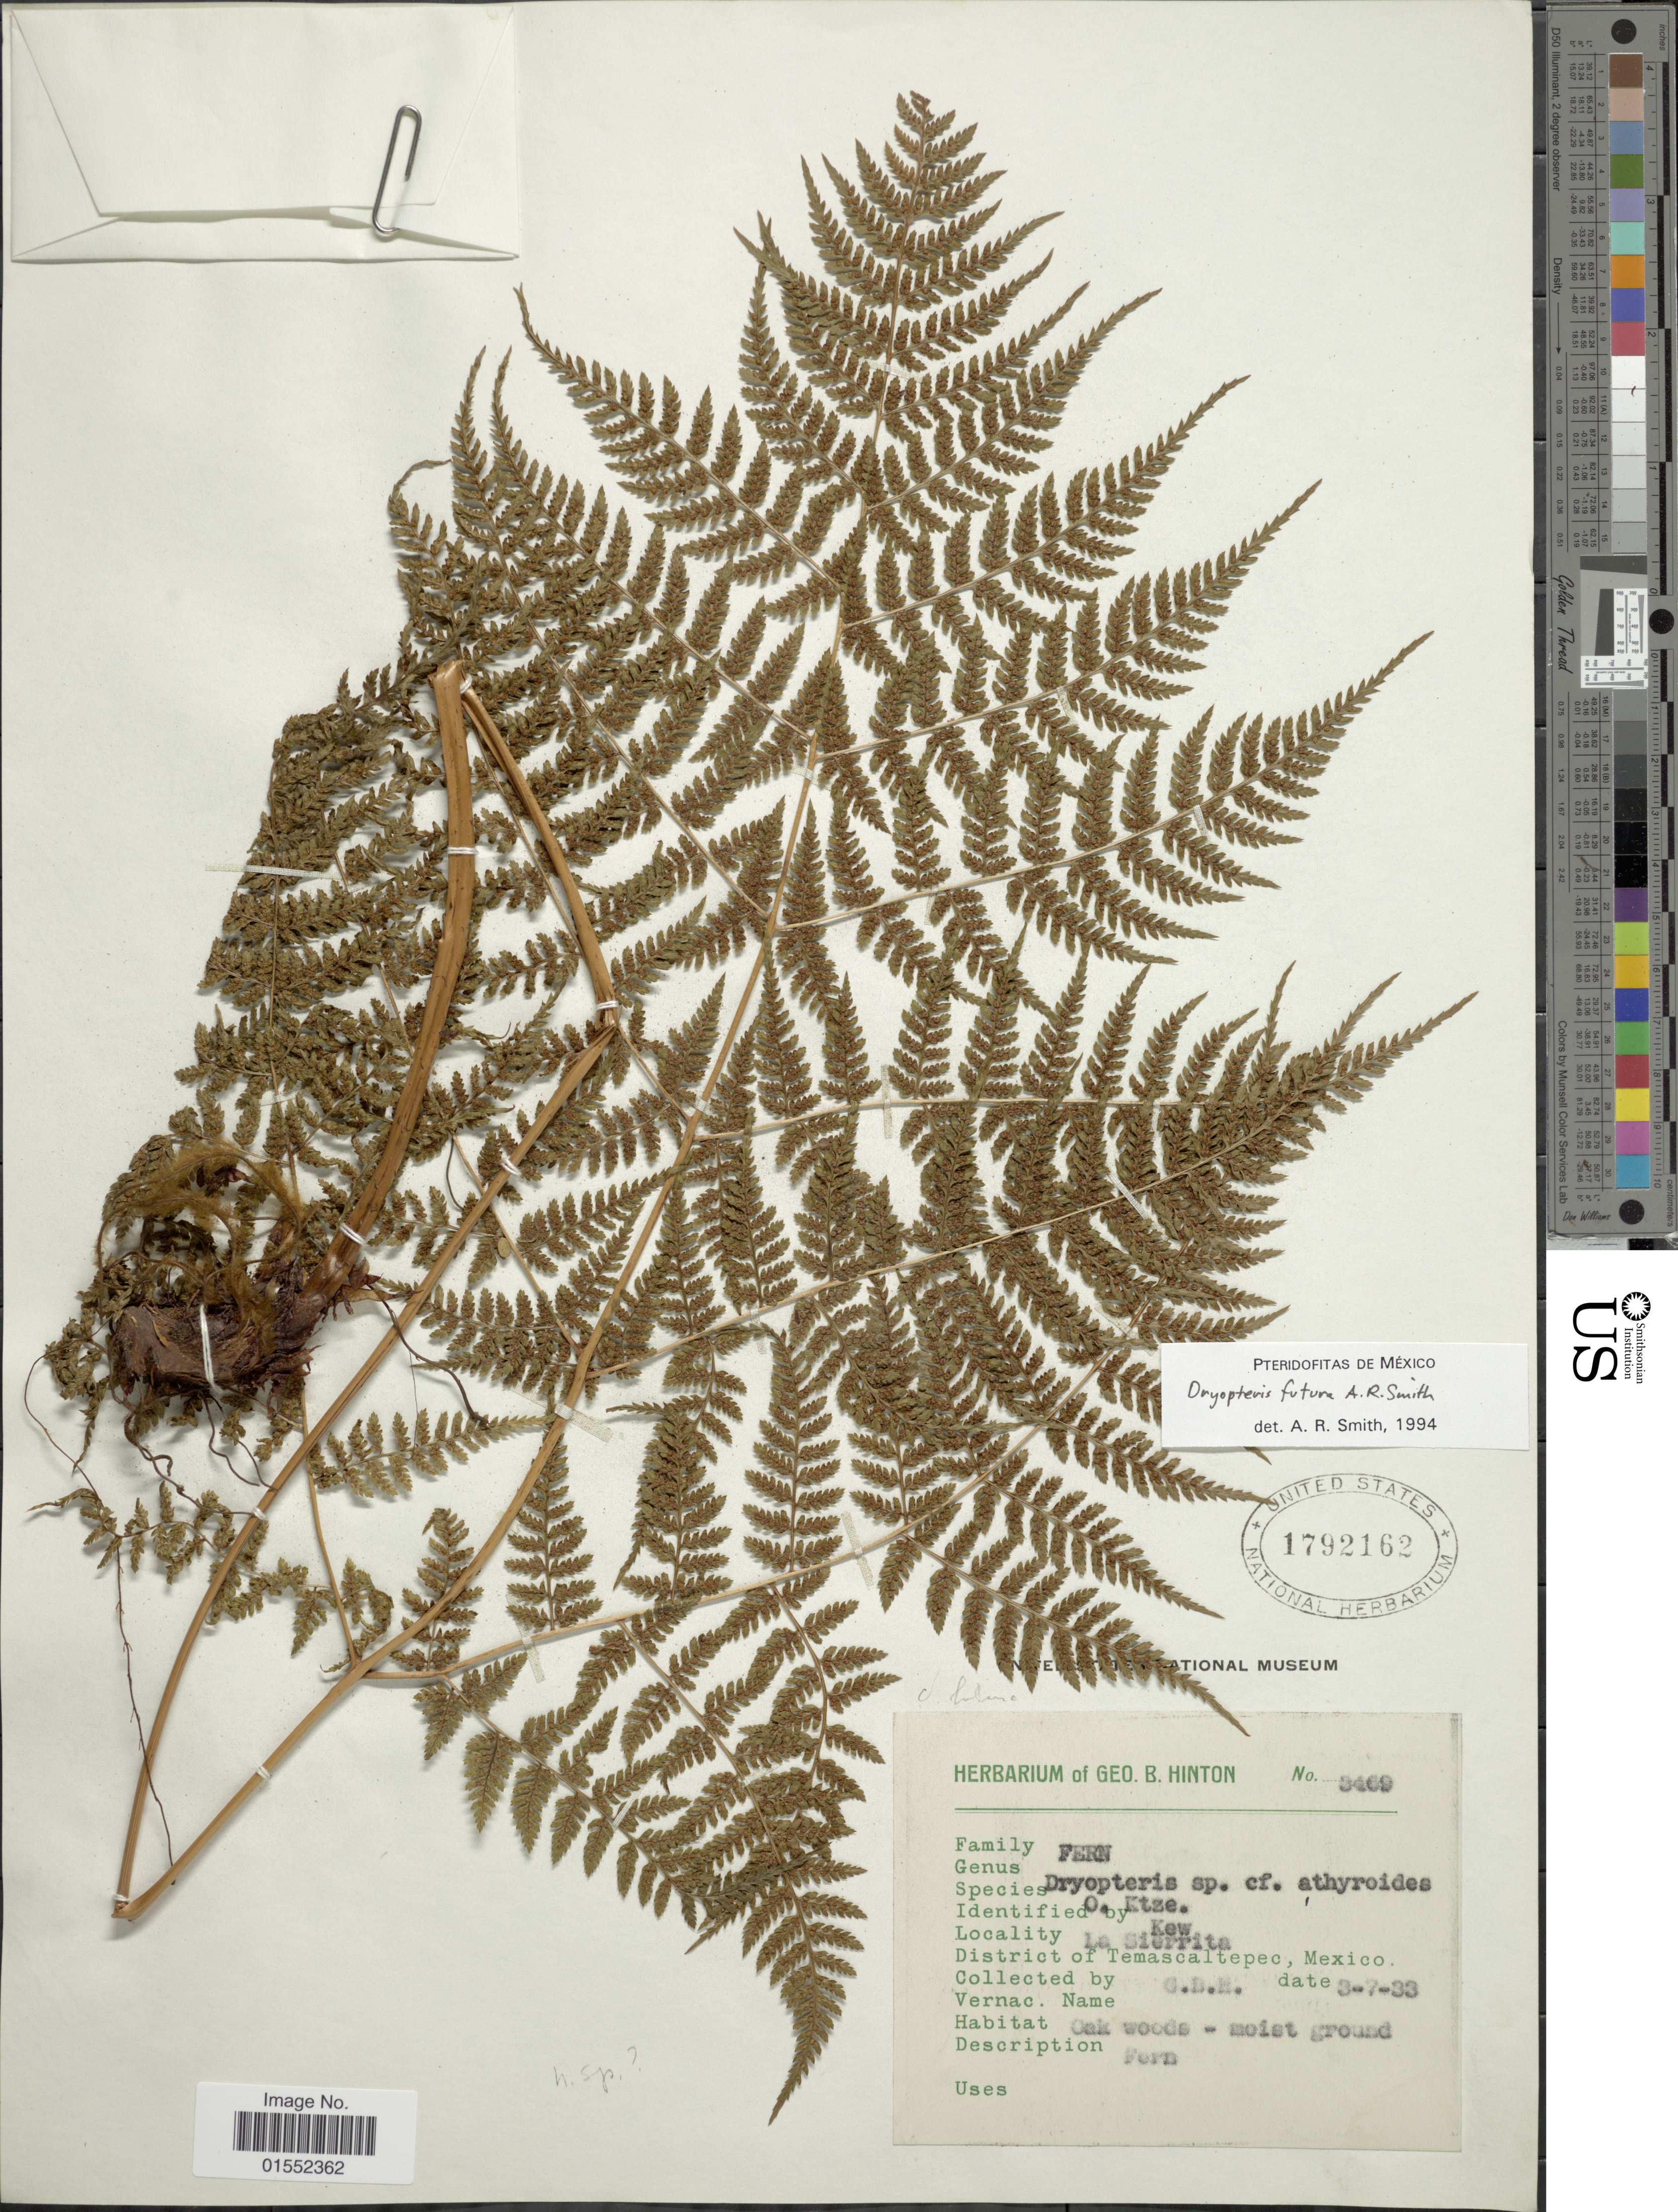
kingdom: Plantae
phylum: Tracheophyta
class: Polypodiopsida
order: Polypodiales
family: Dryopteridaceae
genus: Dryopteris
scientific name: Dryopteris futura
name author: A.R. Sm.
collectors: G. B. Hinton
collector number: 3469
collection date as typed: Transcribed d/m/y: 3/7/33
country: Mexico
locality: La Sierrita, District of Temascaltepec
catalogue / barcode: US 1792162